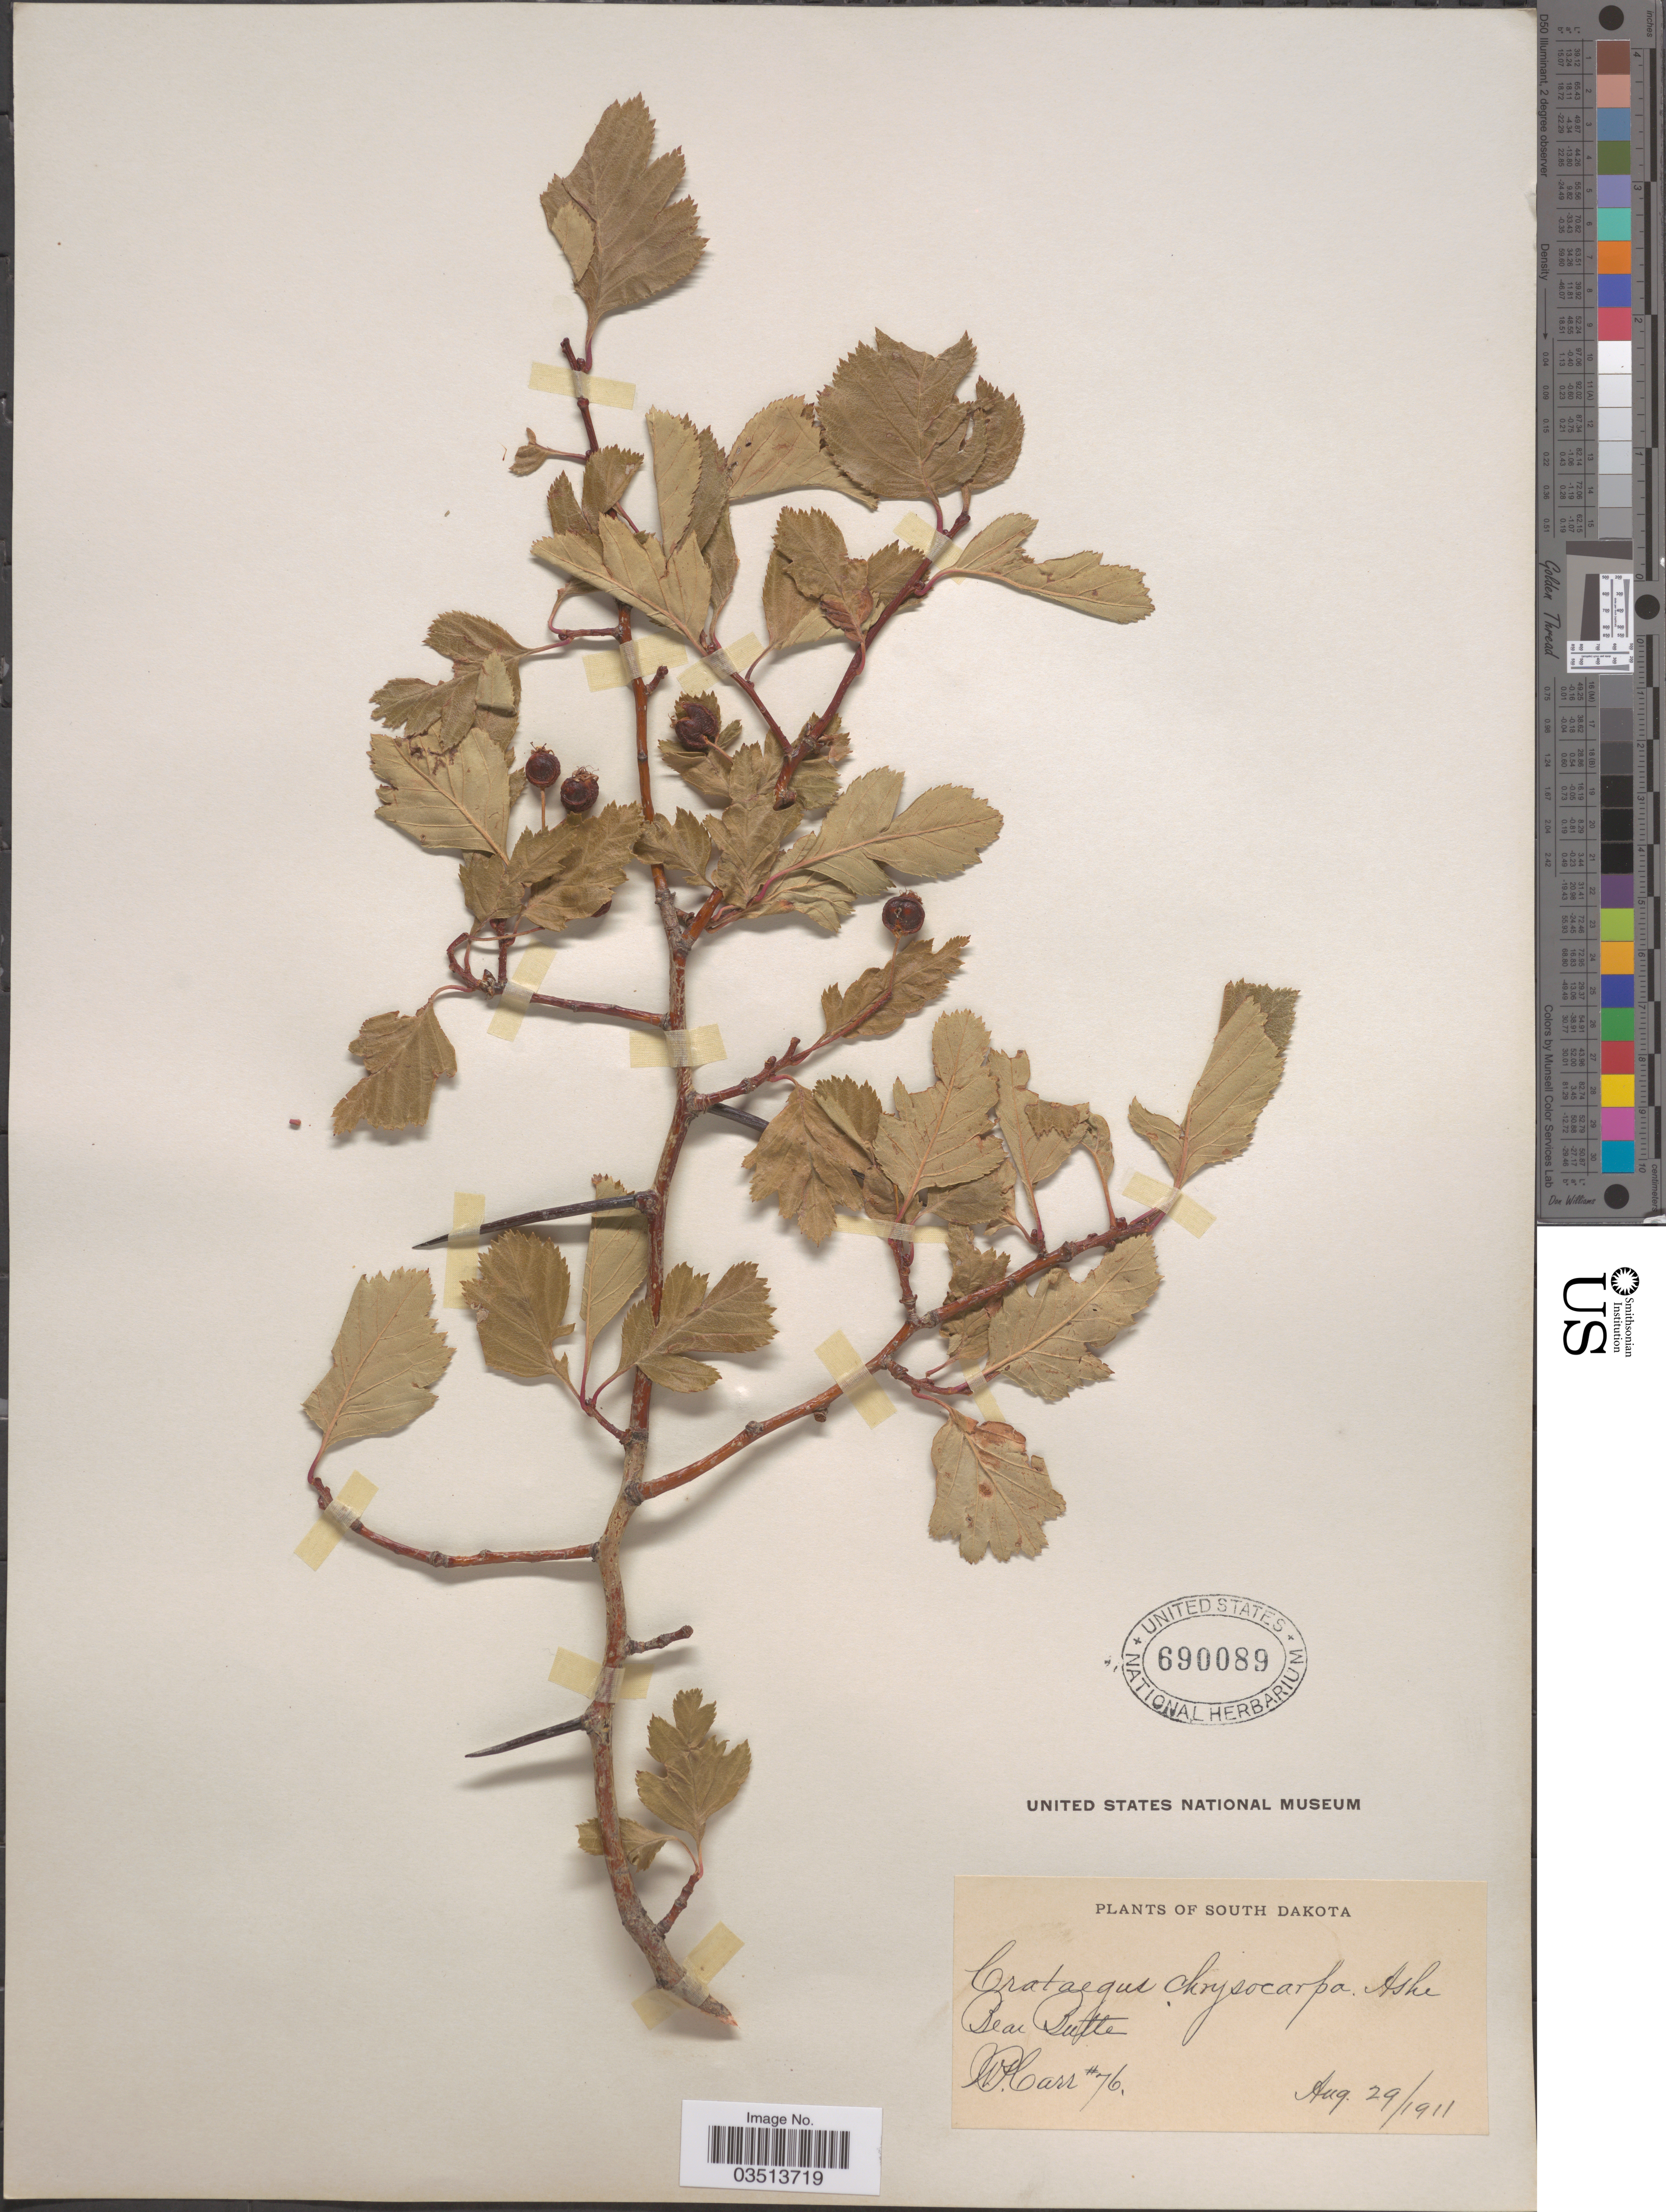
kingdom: Plantae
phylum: Tracheophyta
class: Magnoliopsida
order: Rosales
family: Rosaceae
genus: Crataegus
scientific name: Crataegus chrysocarpa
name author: Ashe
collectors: W. Carr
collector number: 76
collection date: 1911-08-29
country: United States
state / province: South Dakota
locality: Bear Butte.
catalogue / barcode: US 690089